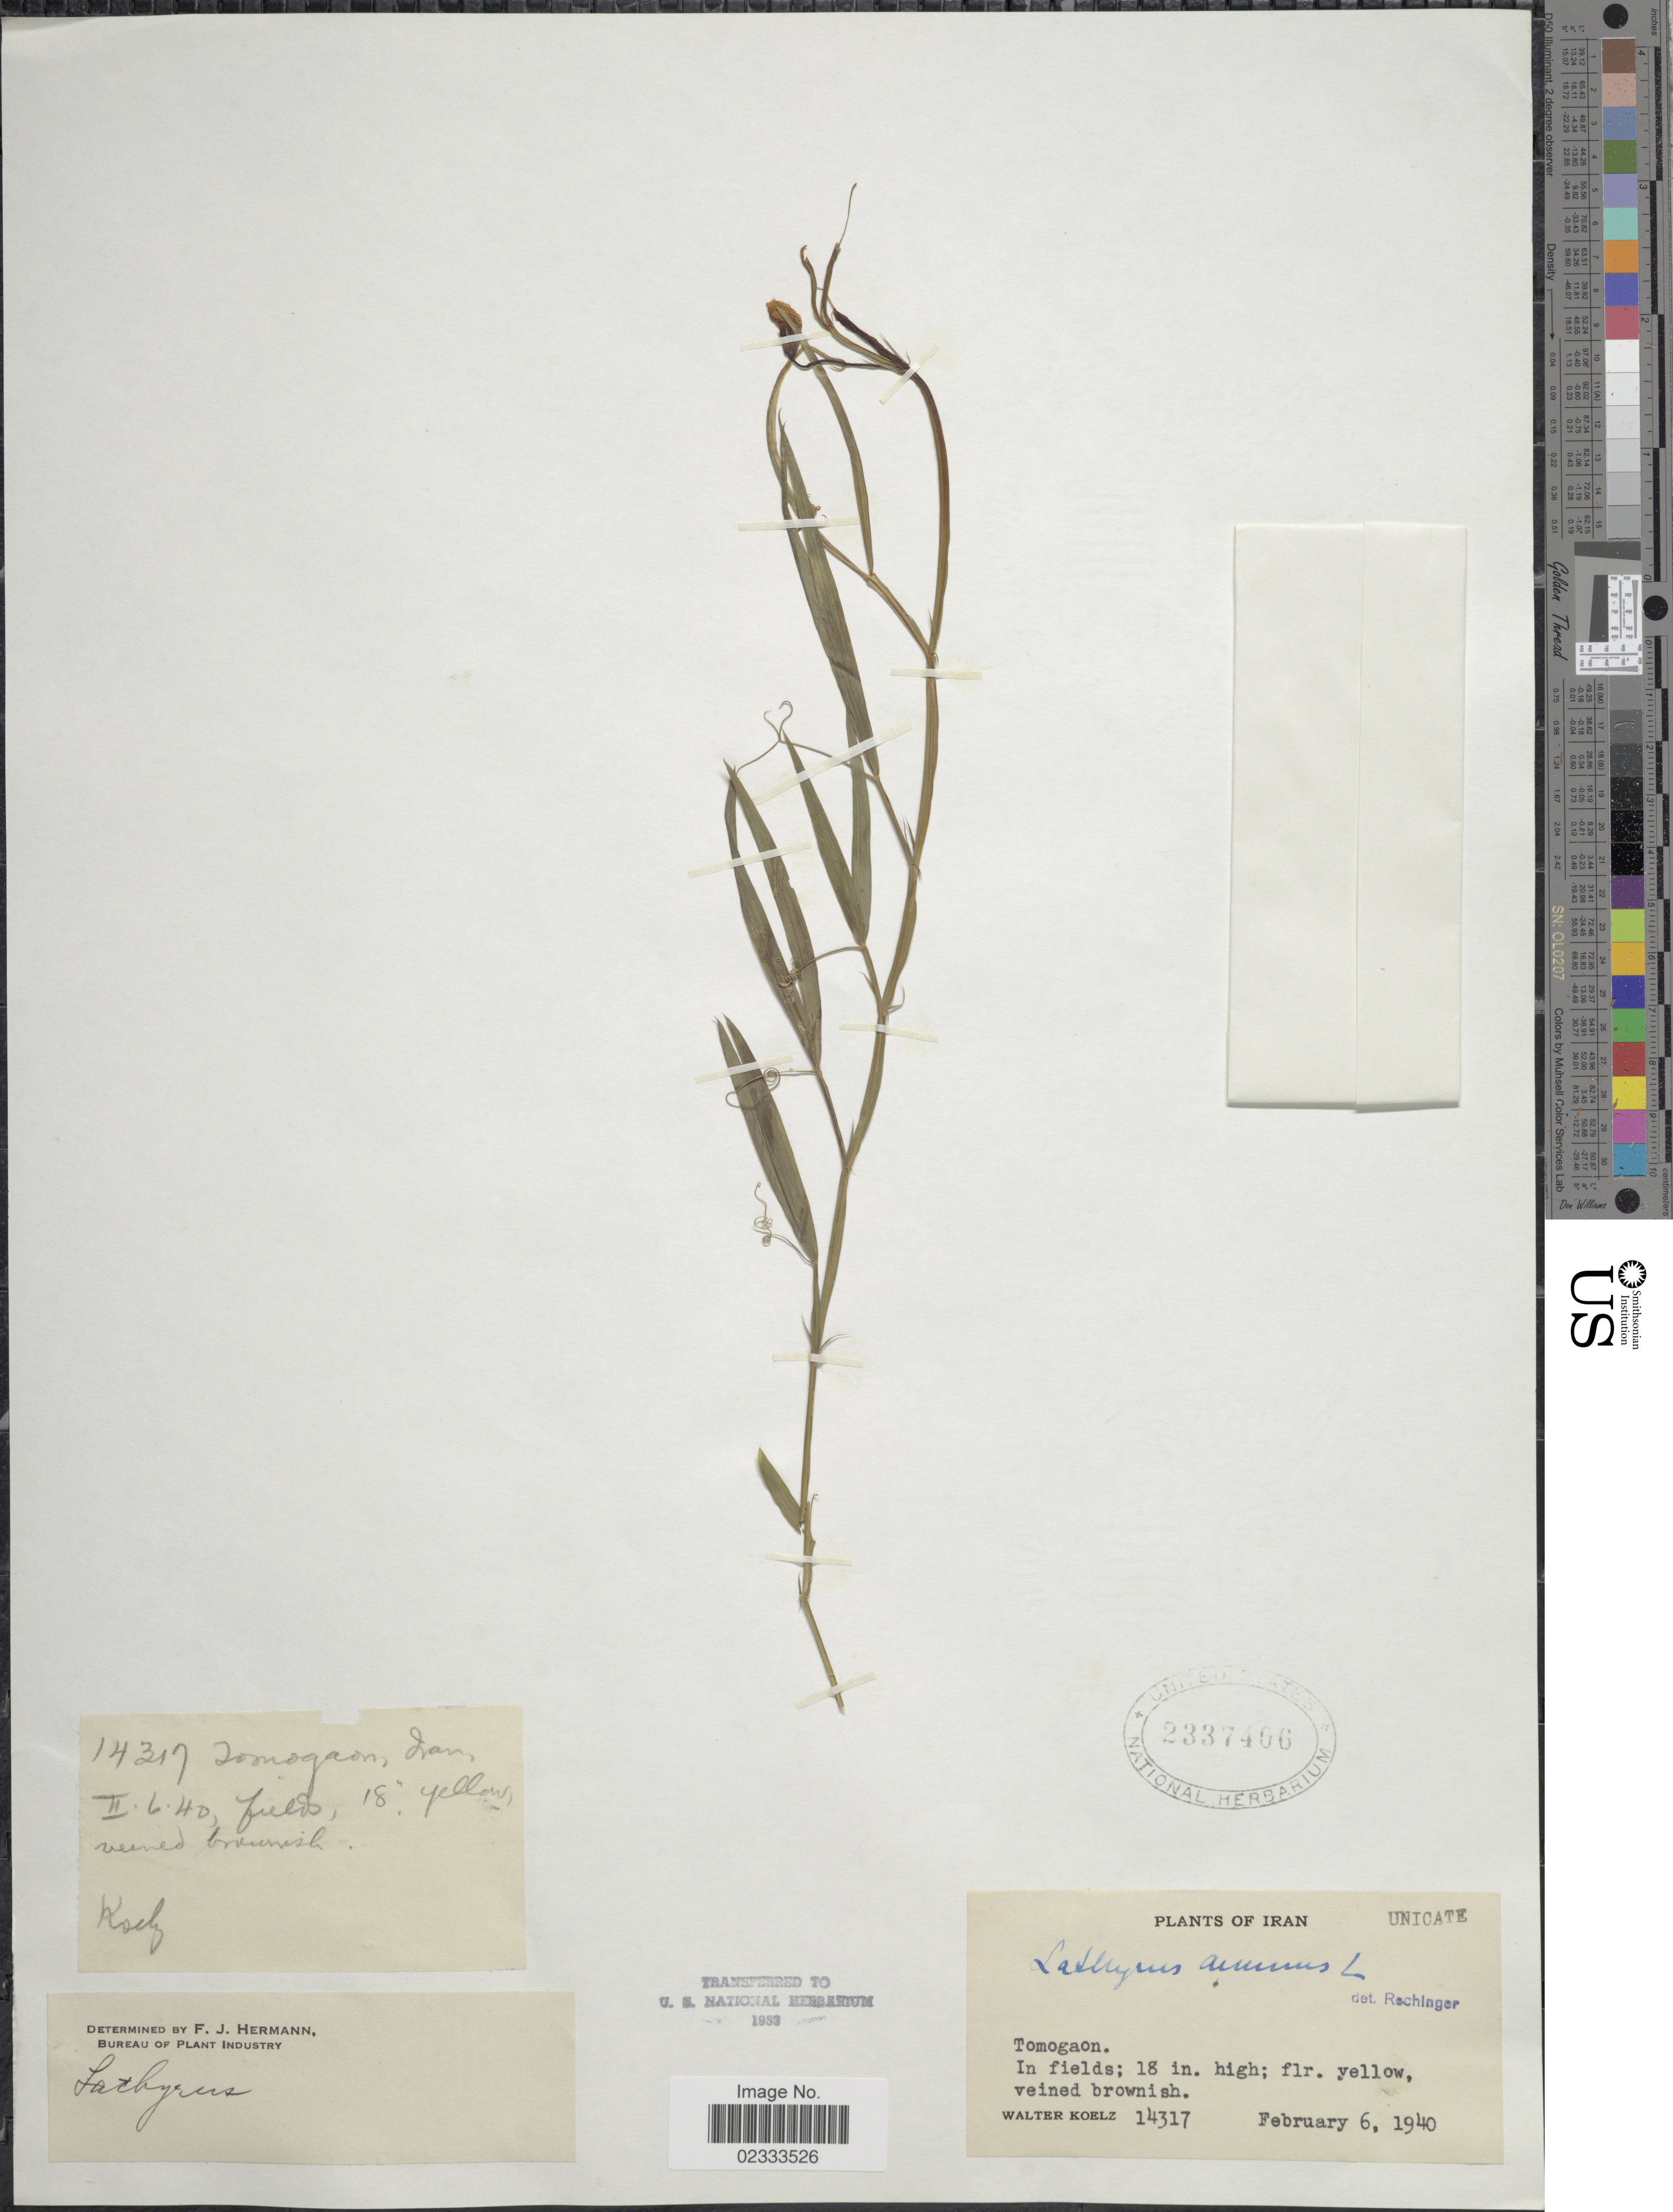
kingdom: Plantae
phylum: Tracheophyta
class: Magnoliopsida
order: Fabales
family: Fabaceae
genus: Lathyrus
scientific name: Lathyrus annuus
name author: L.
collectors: W. N. Koelz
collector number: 14317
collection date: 1940-02-06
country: Iran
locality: Tomogaon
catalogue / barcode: US 2337406